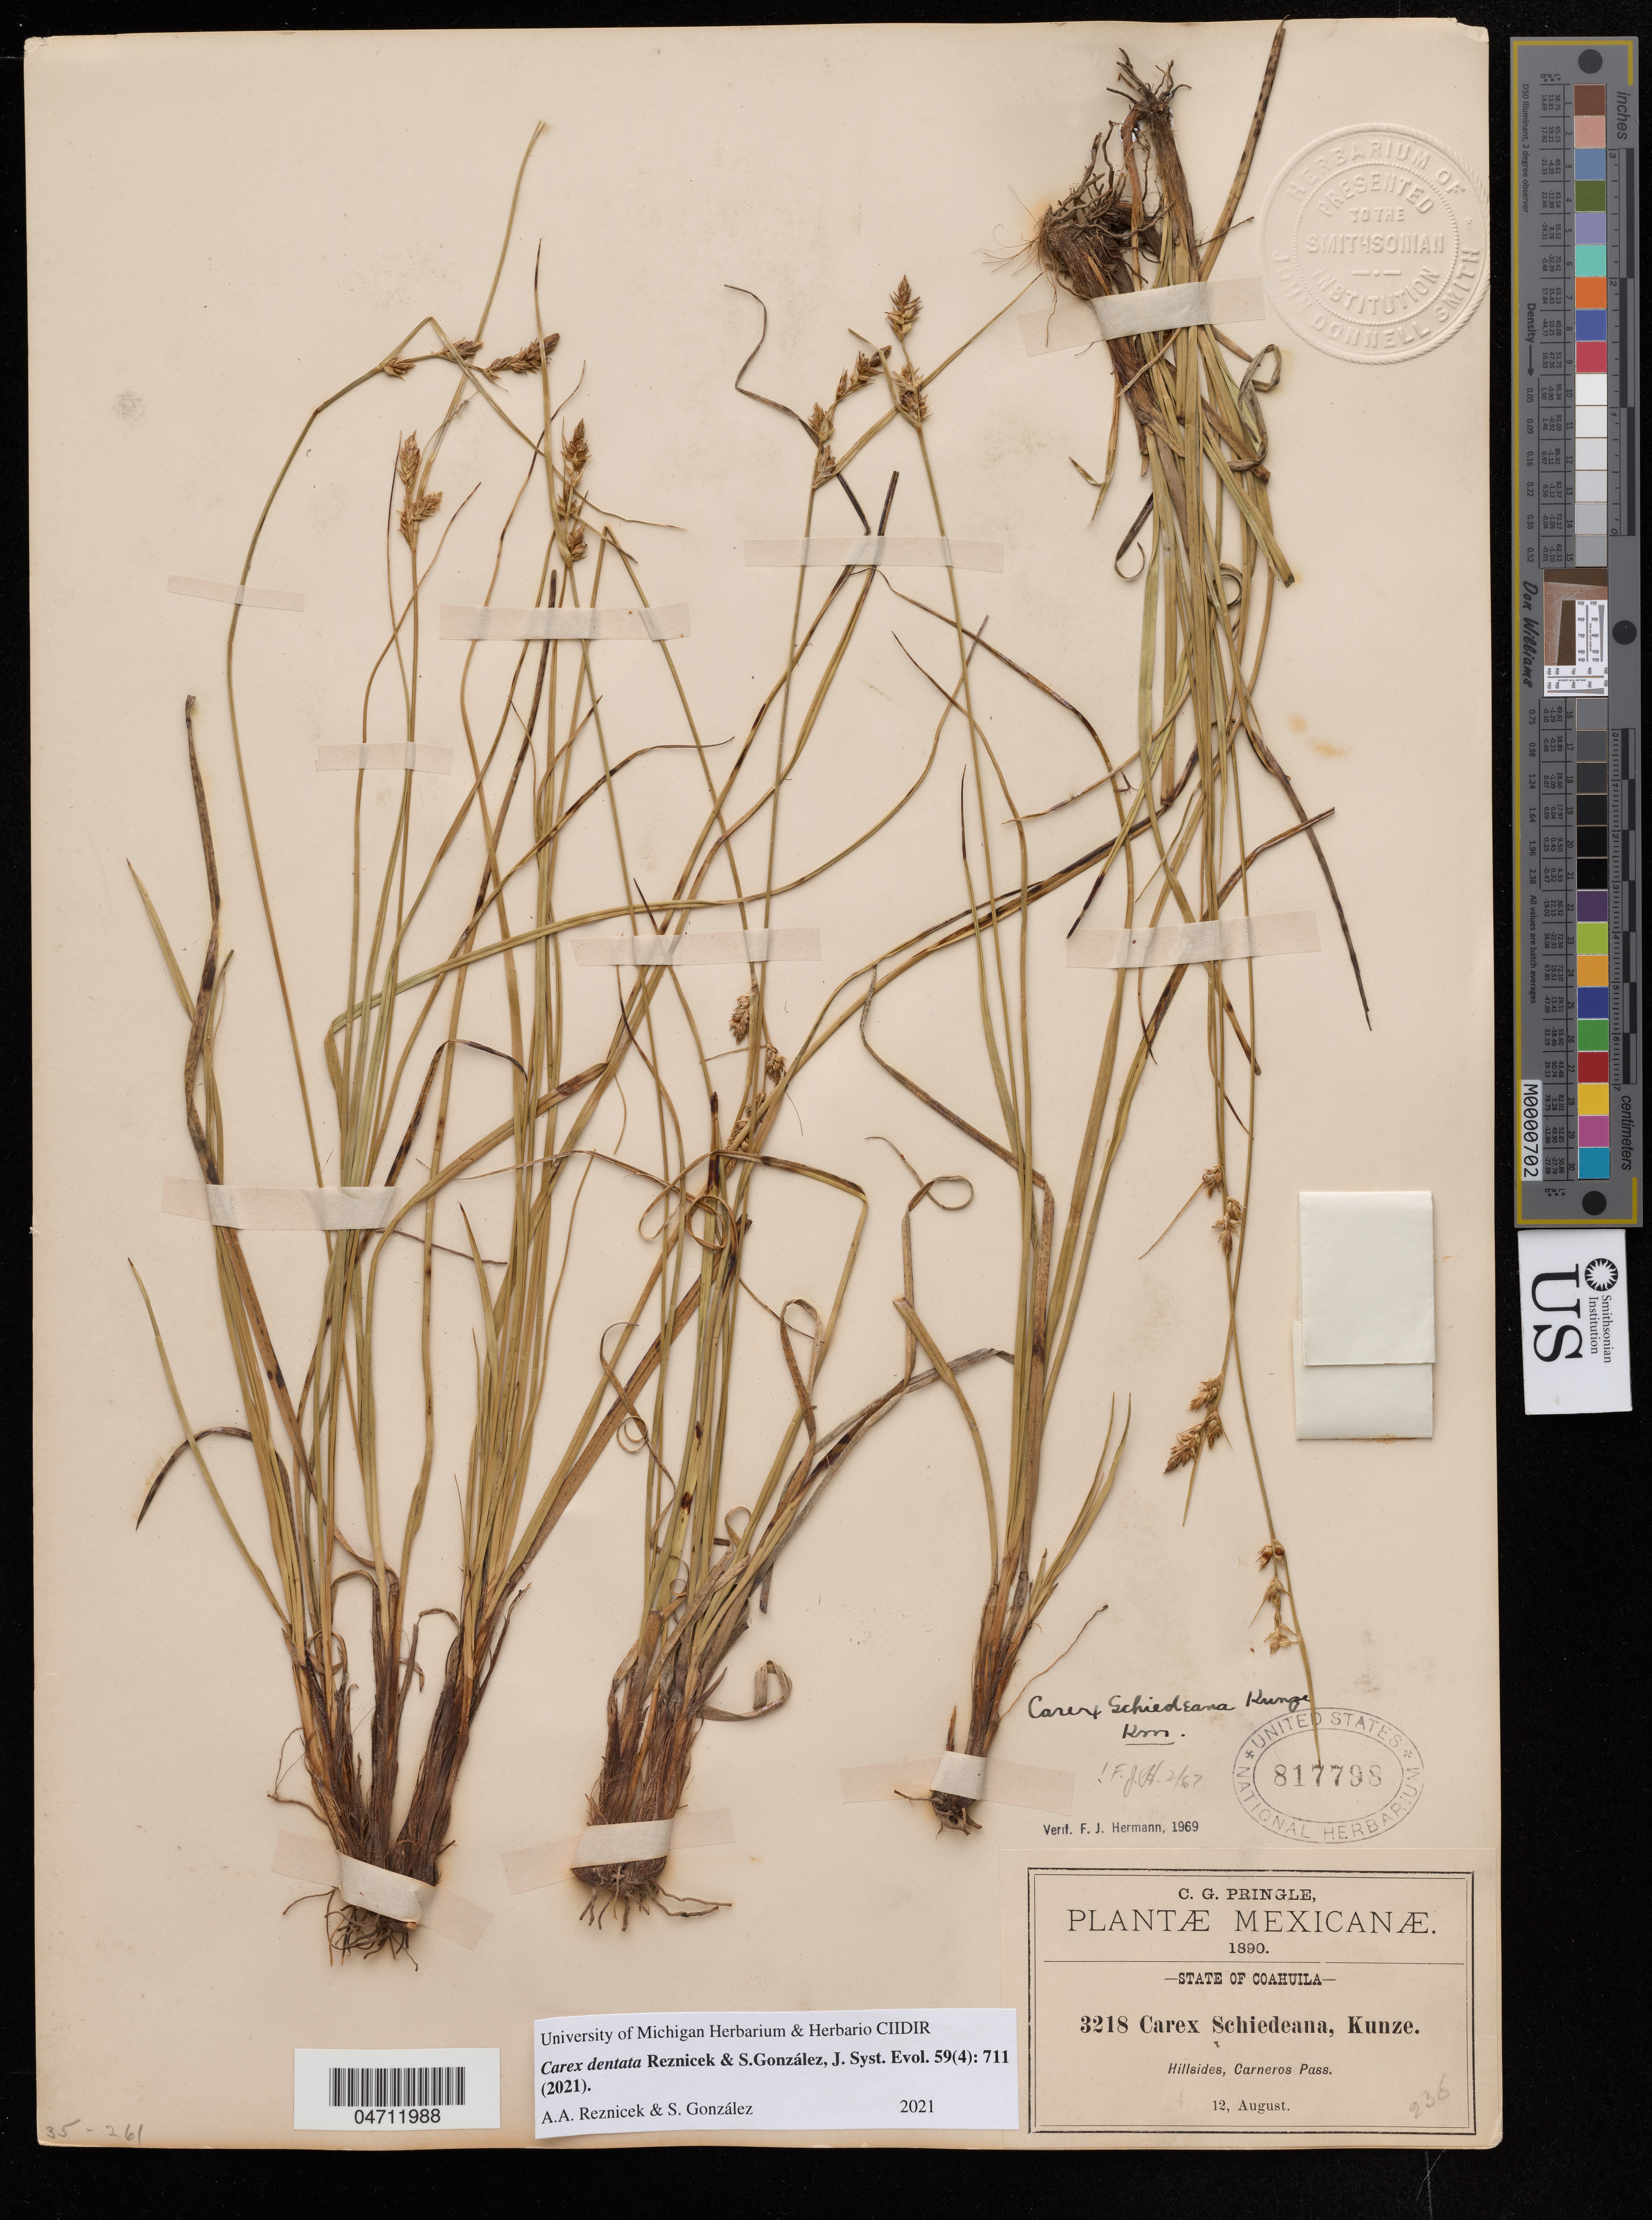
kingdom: Plantae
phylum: Tracheophyta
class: Liliopsida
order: Poales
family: Cyperaceae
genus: Carex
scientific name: Carex dentata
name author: Reznicek & S.González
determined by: Reznicek, A. A.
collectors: C. G. Pringle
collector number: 3218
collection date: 1890-08-12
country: Mexico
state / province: Coahuila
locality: Carneros Pass.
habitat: Hillside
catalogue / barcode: US 817798